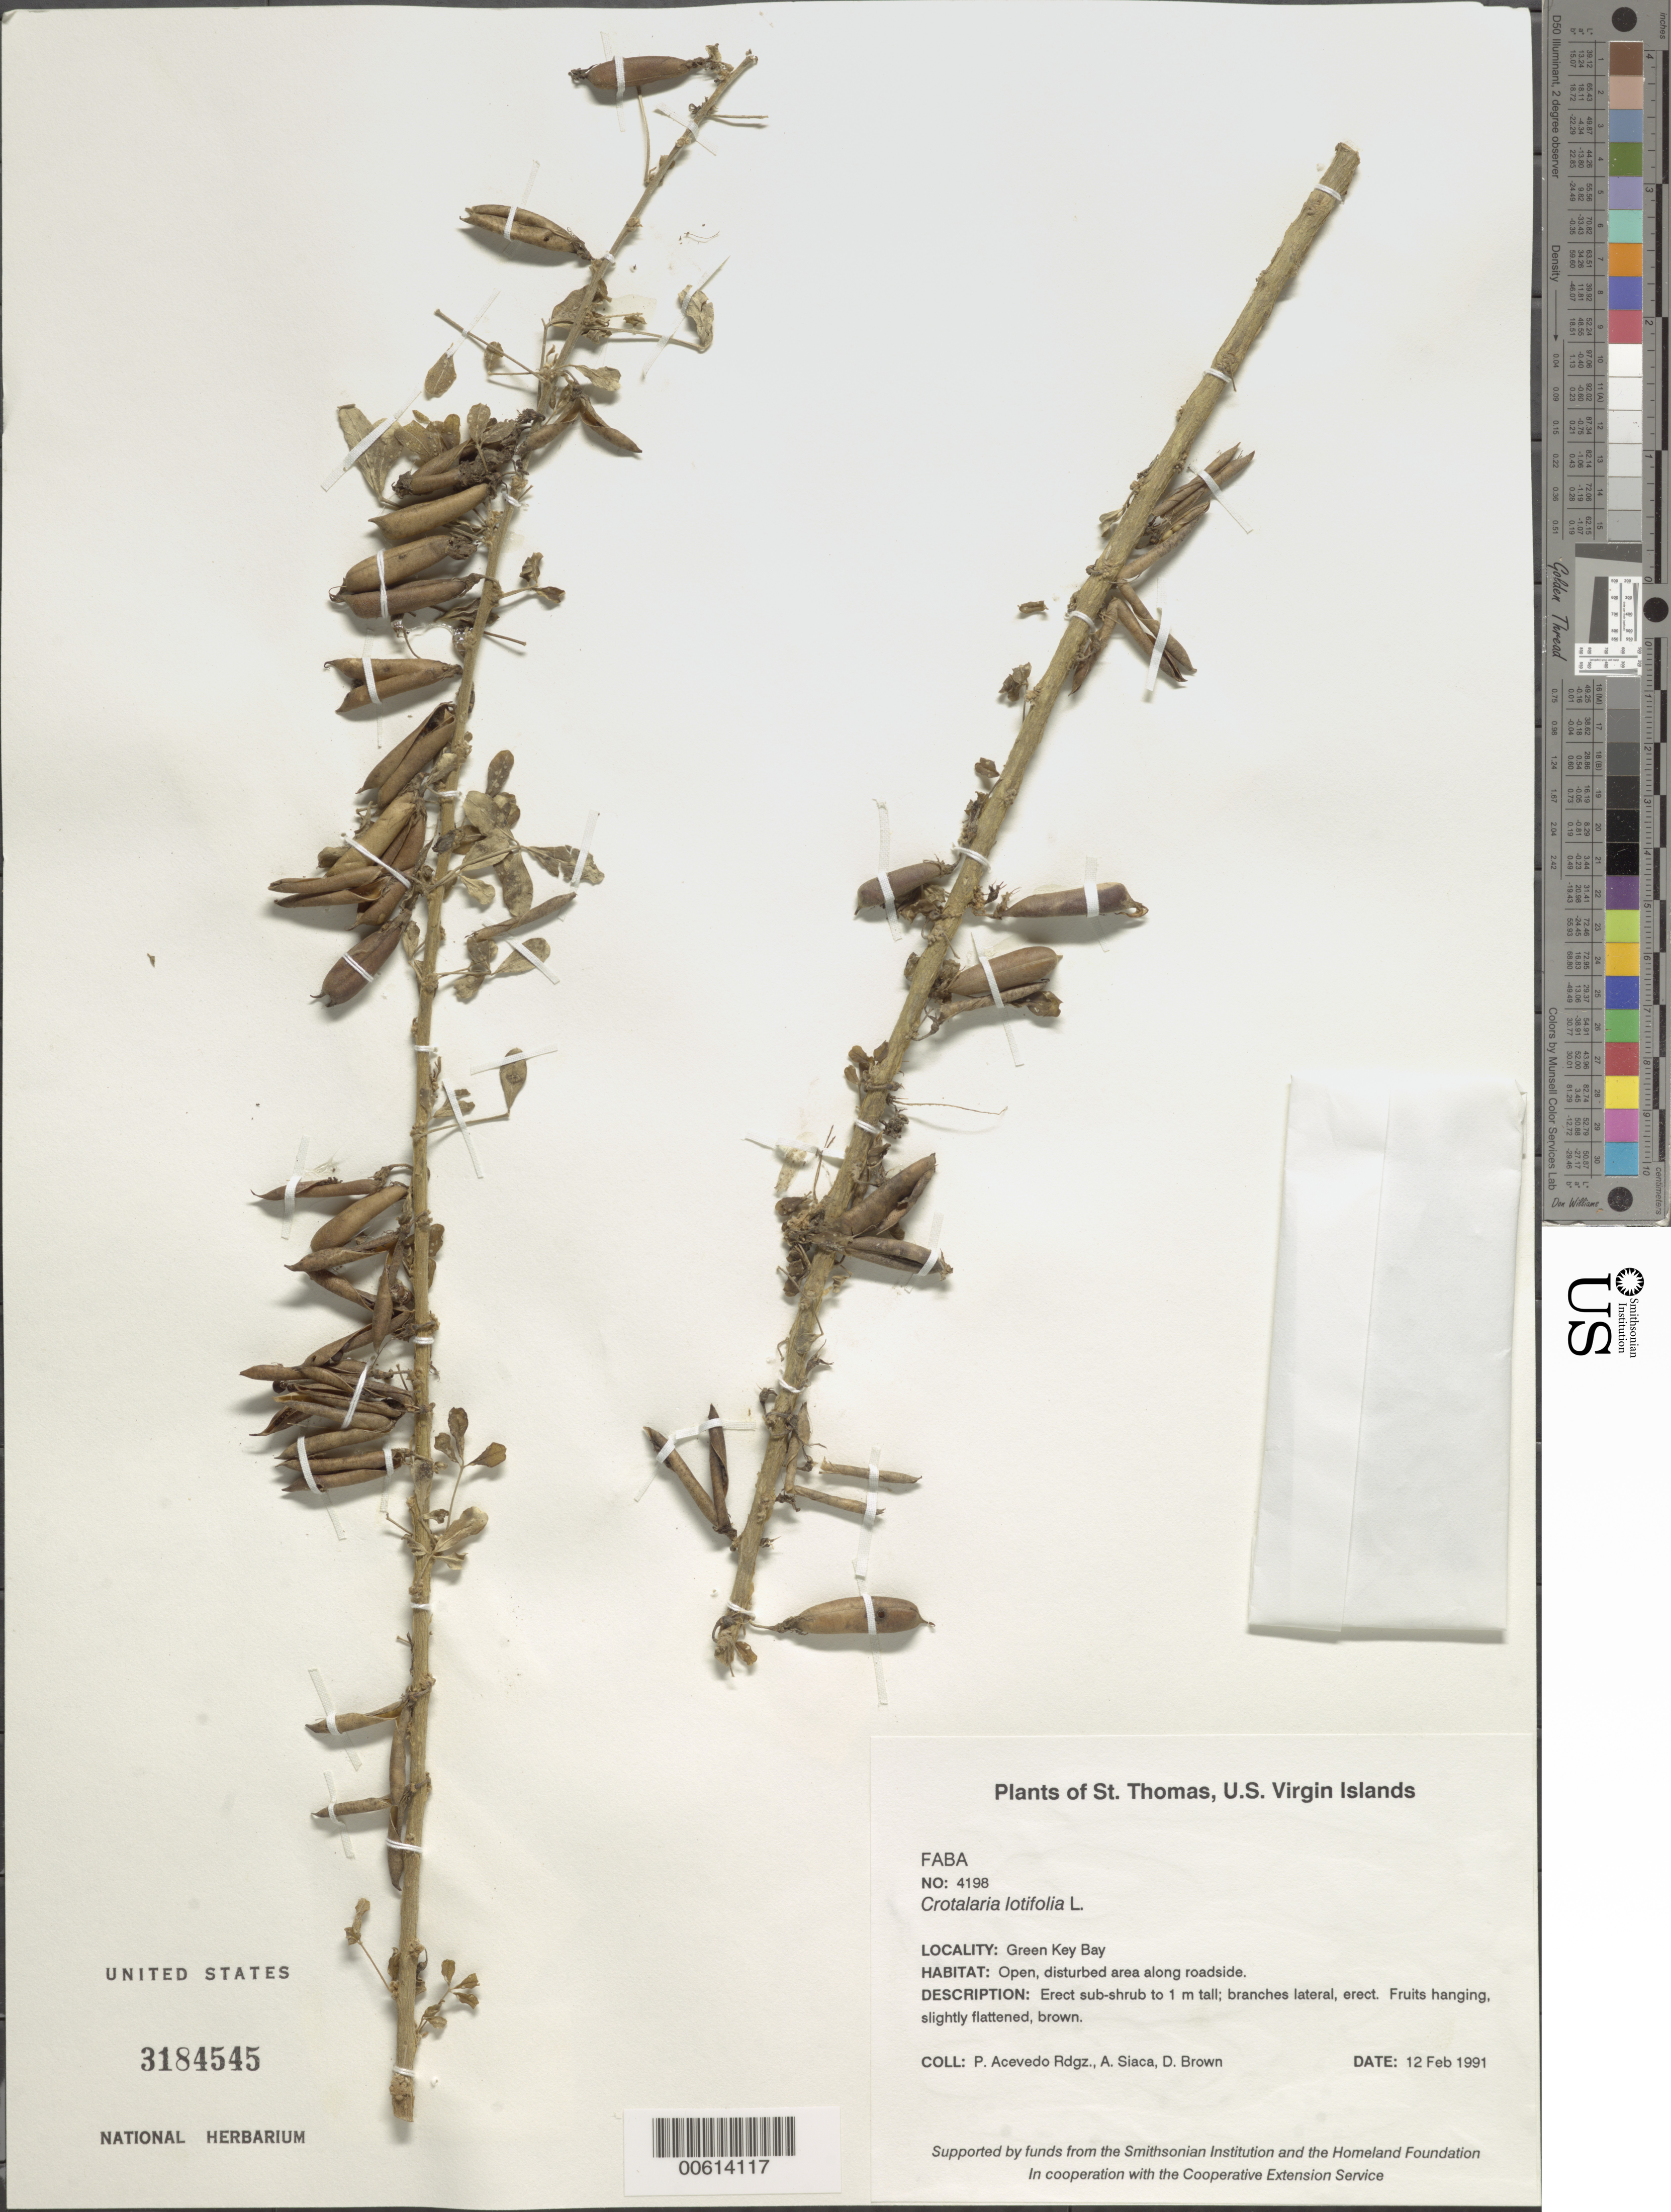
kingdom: Plantae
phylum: Tracheophyta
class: Magnoliopsida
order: Fabales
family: Fabaceae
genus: Crotalaria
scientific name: Crotalaria latifolia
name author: L.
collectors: P. Acevedo-Rodr., A. Siaca & D. Brown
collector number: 4198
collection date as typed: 12 Feb 1991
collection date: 1991-02-12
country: U.S. Virgin Islands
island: St. Thomas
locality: Green Key Bay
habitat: Open, disturbed area along roadside.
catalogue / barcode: US 3184545